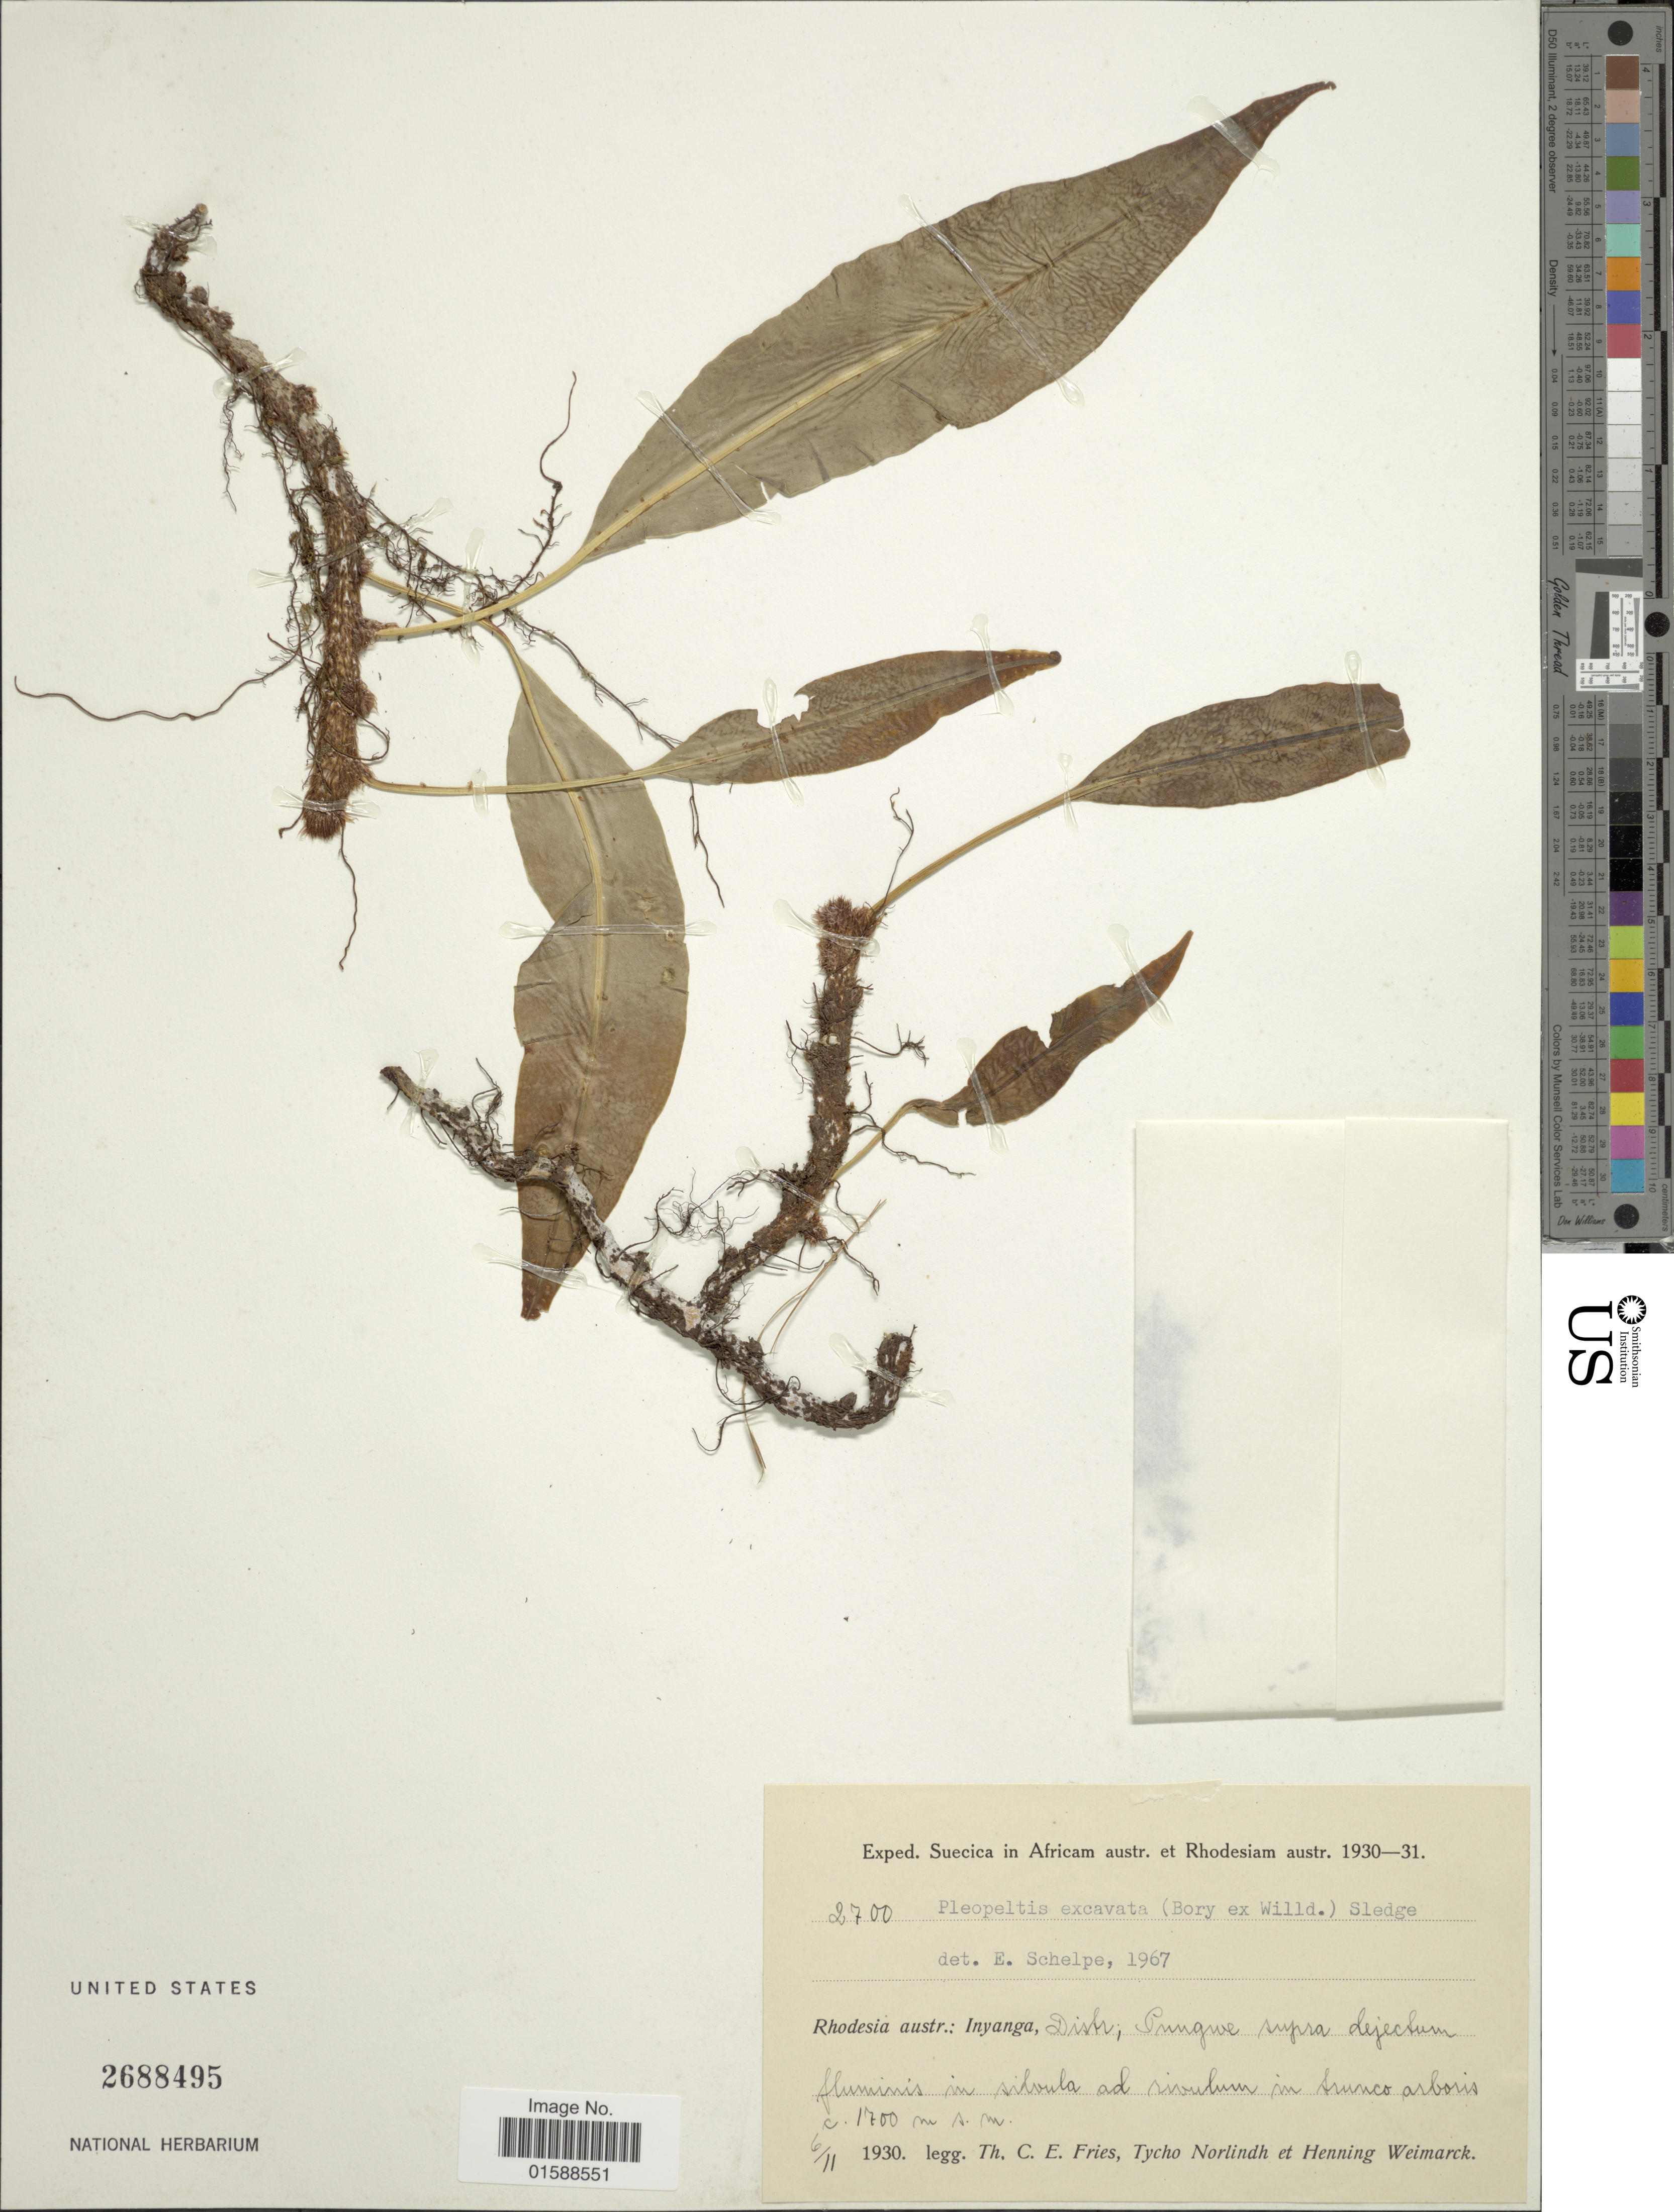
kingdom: Plantae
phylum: Tracheophyta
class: Polypodiopsida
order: Polypodiales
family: Polypodiaceae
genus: Lepisorus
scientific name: Lepisorus excavatus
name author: (Bory ex Willd.) Ching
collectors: T. C. E. Fries, N. T. Norlindh & A. H. Weimarck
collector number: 2700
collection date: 1930-11-06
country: Zimbabwe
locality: Rhodesia austr.: Inyanga, Distr; Pungwe supra dejectum fluminis in sibula ad rivulum in trunco arboris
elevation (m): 1700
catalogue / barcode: US 2688495